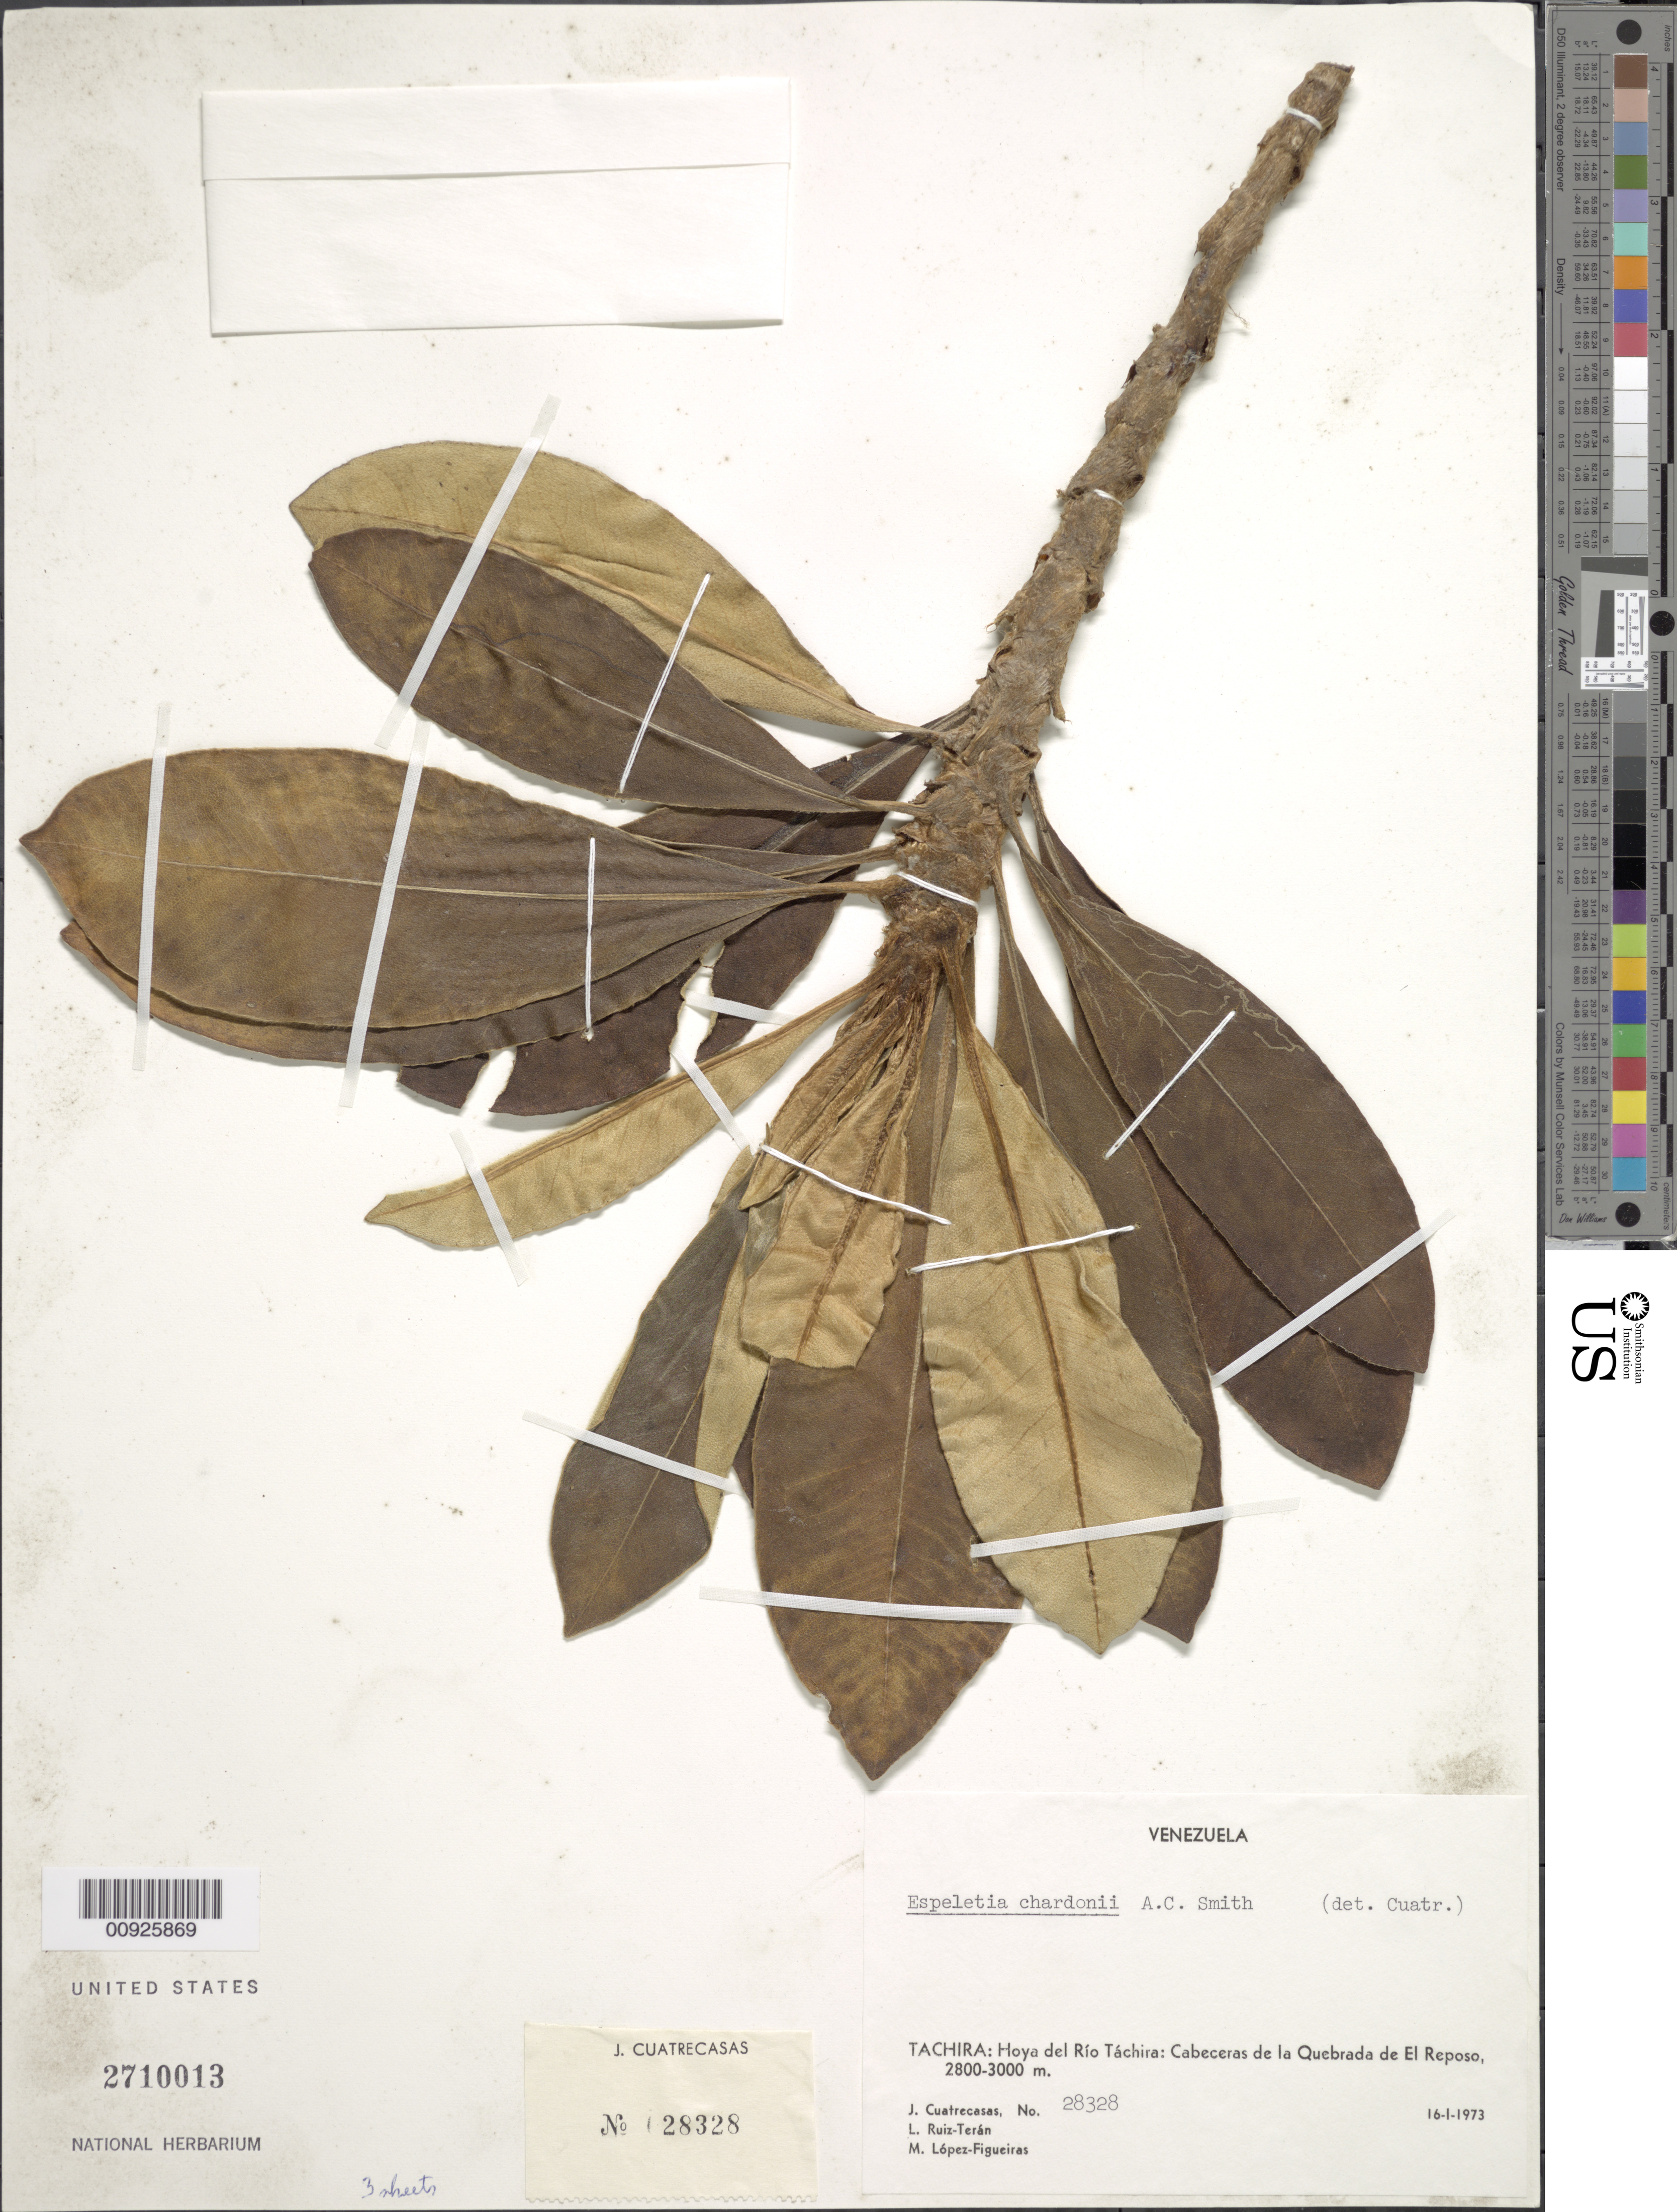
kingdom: Plantae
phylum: Tracheophyta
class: Magnoliopsida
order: Asterales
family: Asteraceae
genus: Tamania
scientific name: Tamania chardonii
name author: (A.C. Sm.) Cuatrec.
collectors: J. Cuatrecasas, L. E. Ruíz-Terán & M. López Figueiras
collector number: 28328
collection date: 1973-01-16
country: Venezuela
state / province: Táchira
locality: Hoya del Río Táchira: cabeceras de la Quebrada El Reposo.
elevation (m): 2800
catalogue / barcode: US 2710013